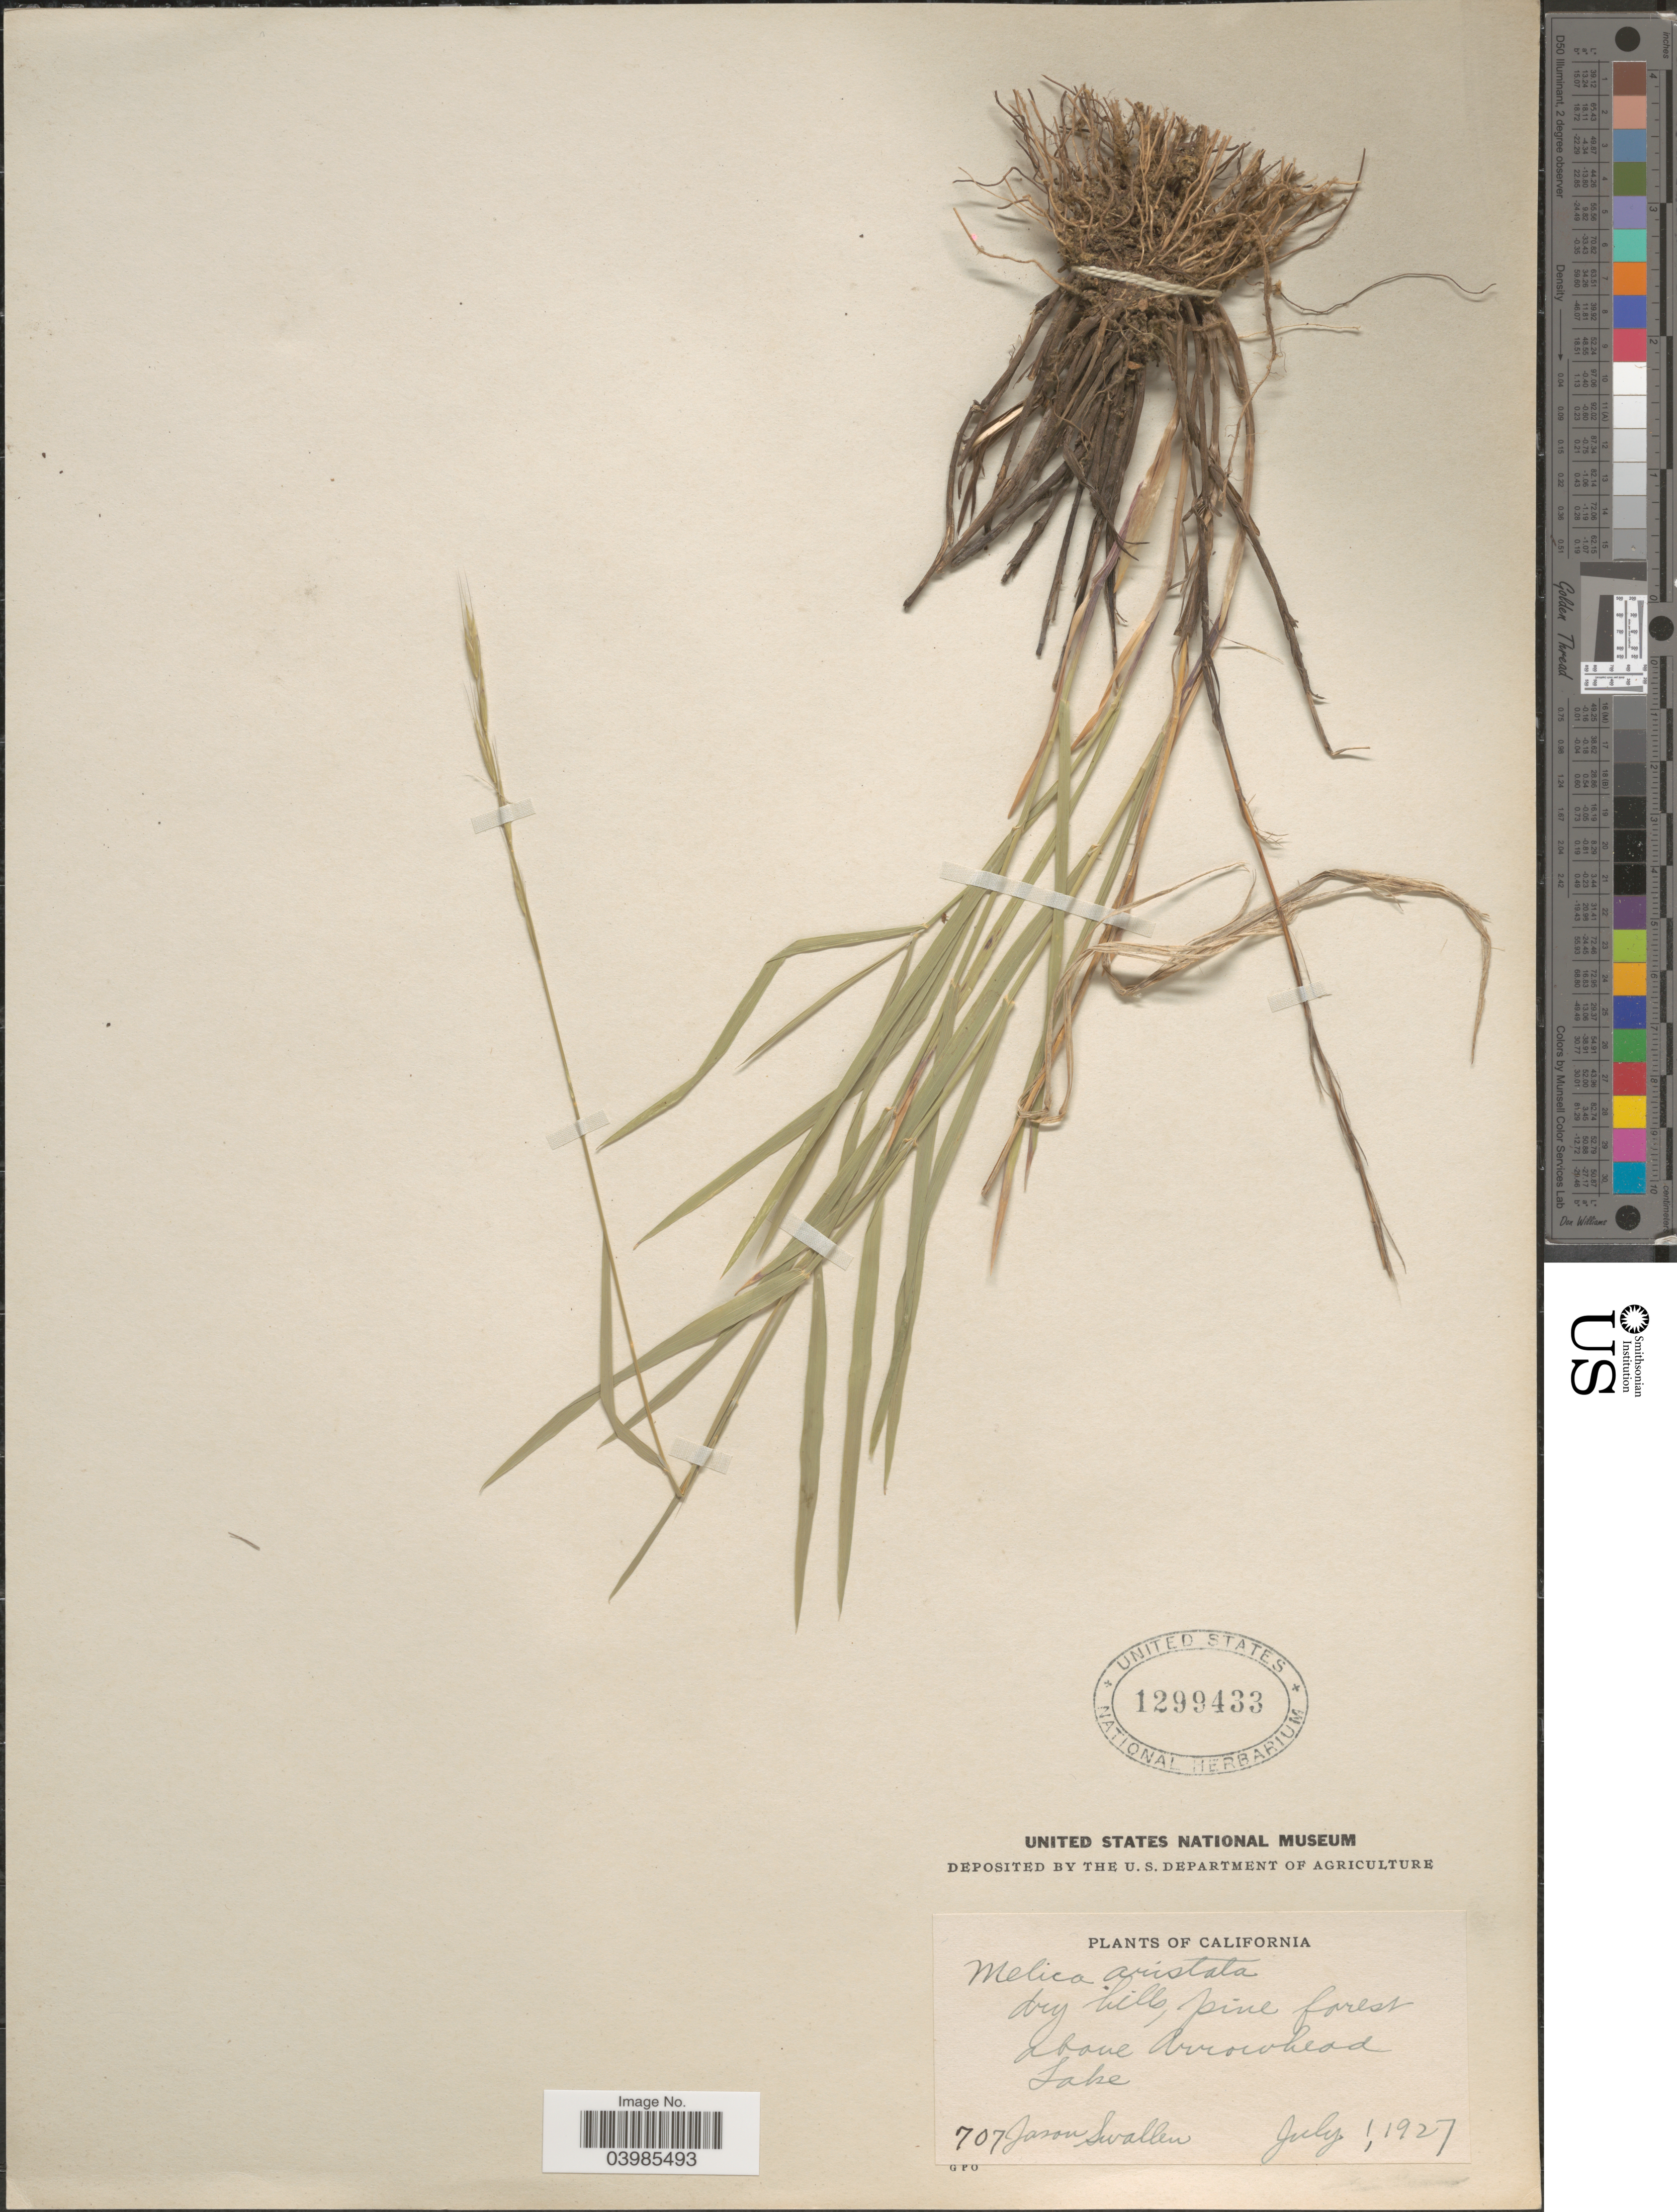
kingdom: Plantae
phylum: Tracheophyta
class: Liliopsida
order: Poales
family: Poaceae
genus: Melica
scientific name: Melica aristata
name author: Thurb. ex Bol.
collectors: J. R. Swallen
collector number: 707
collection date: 1927-07-01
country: United States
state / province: California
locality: Above Arrowhead Lake.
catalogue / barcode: US 1299433